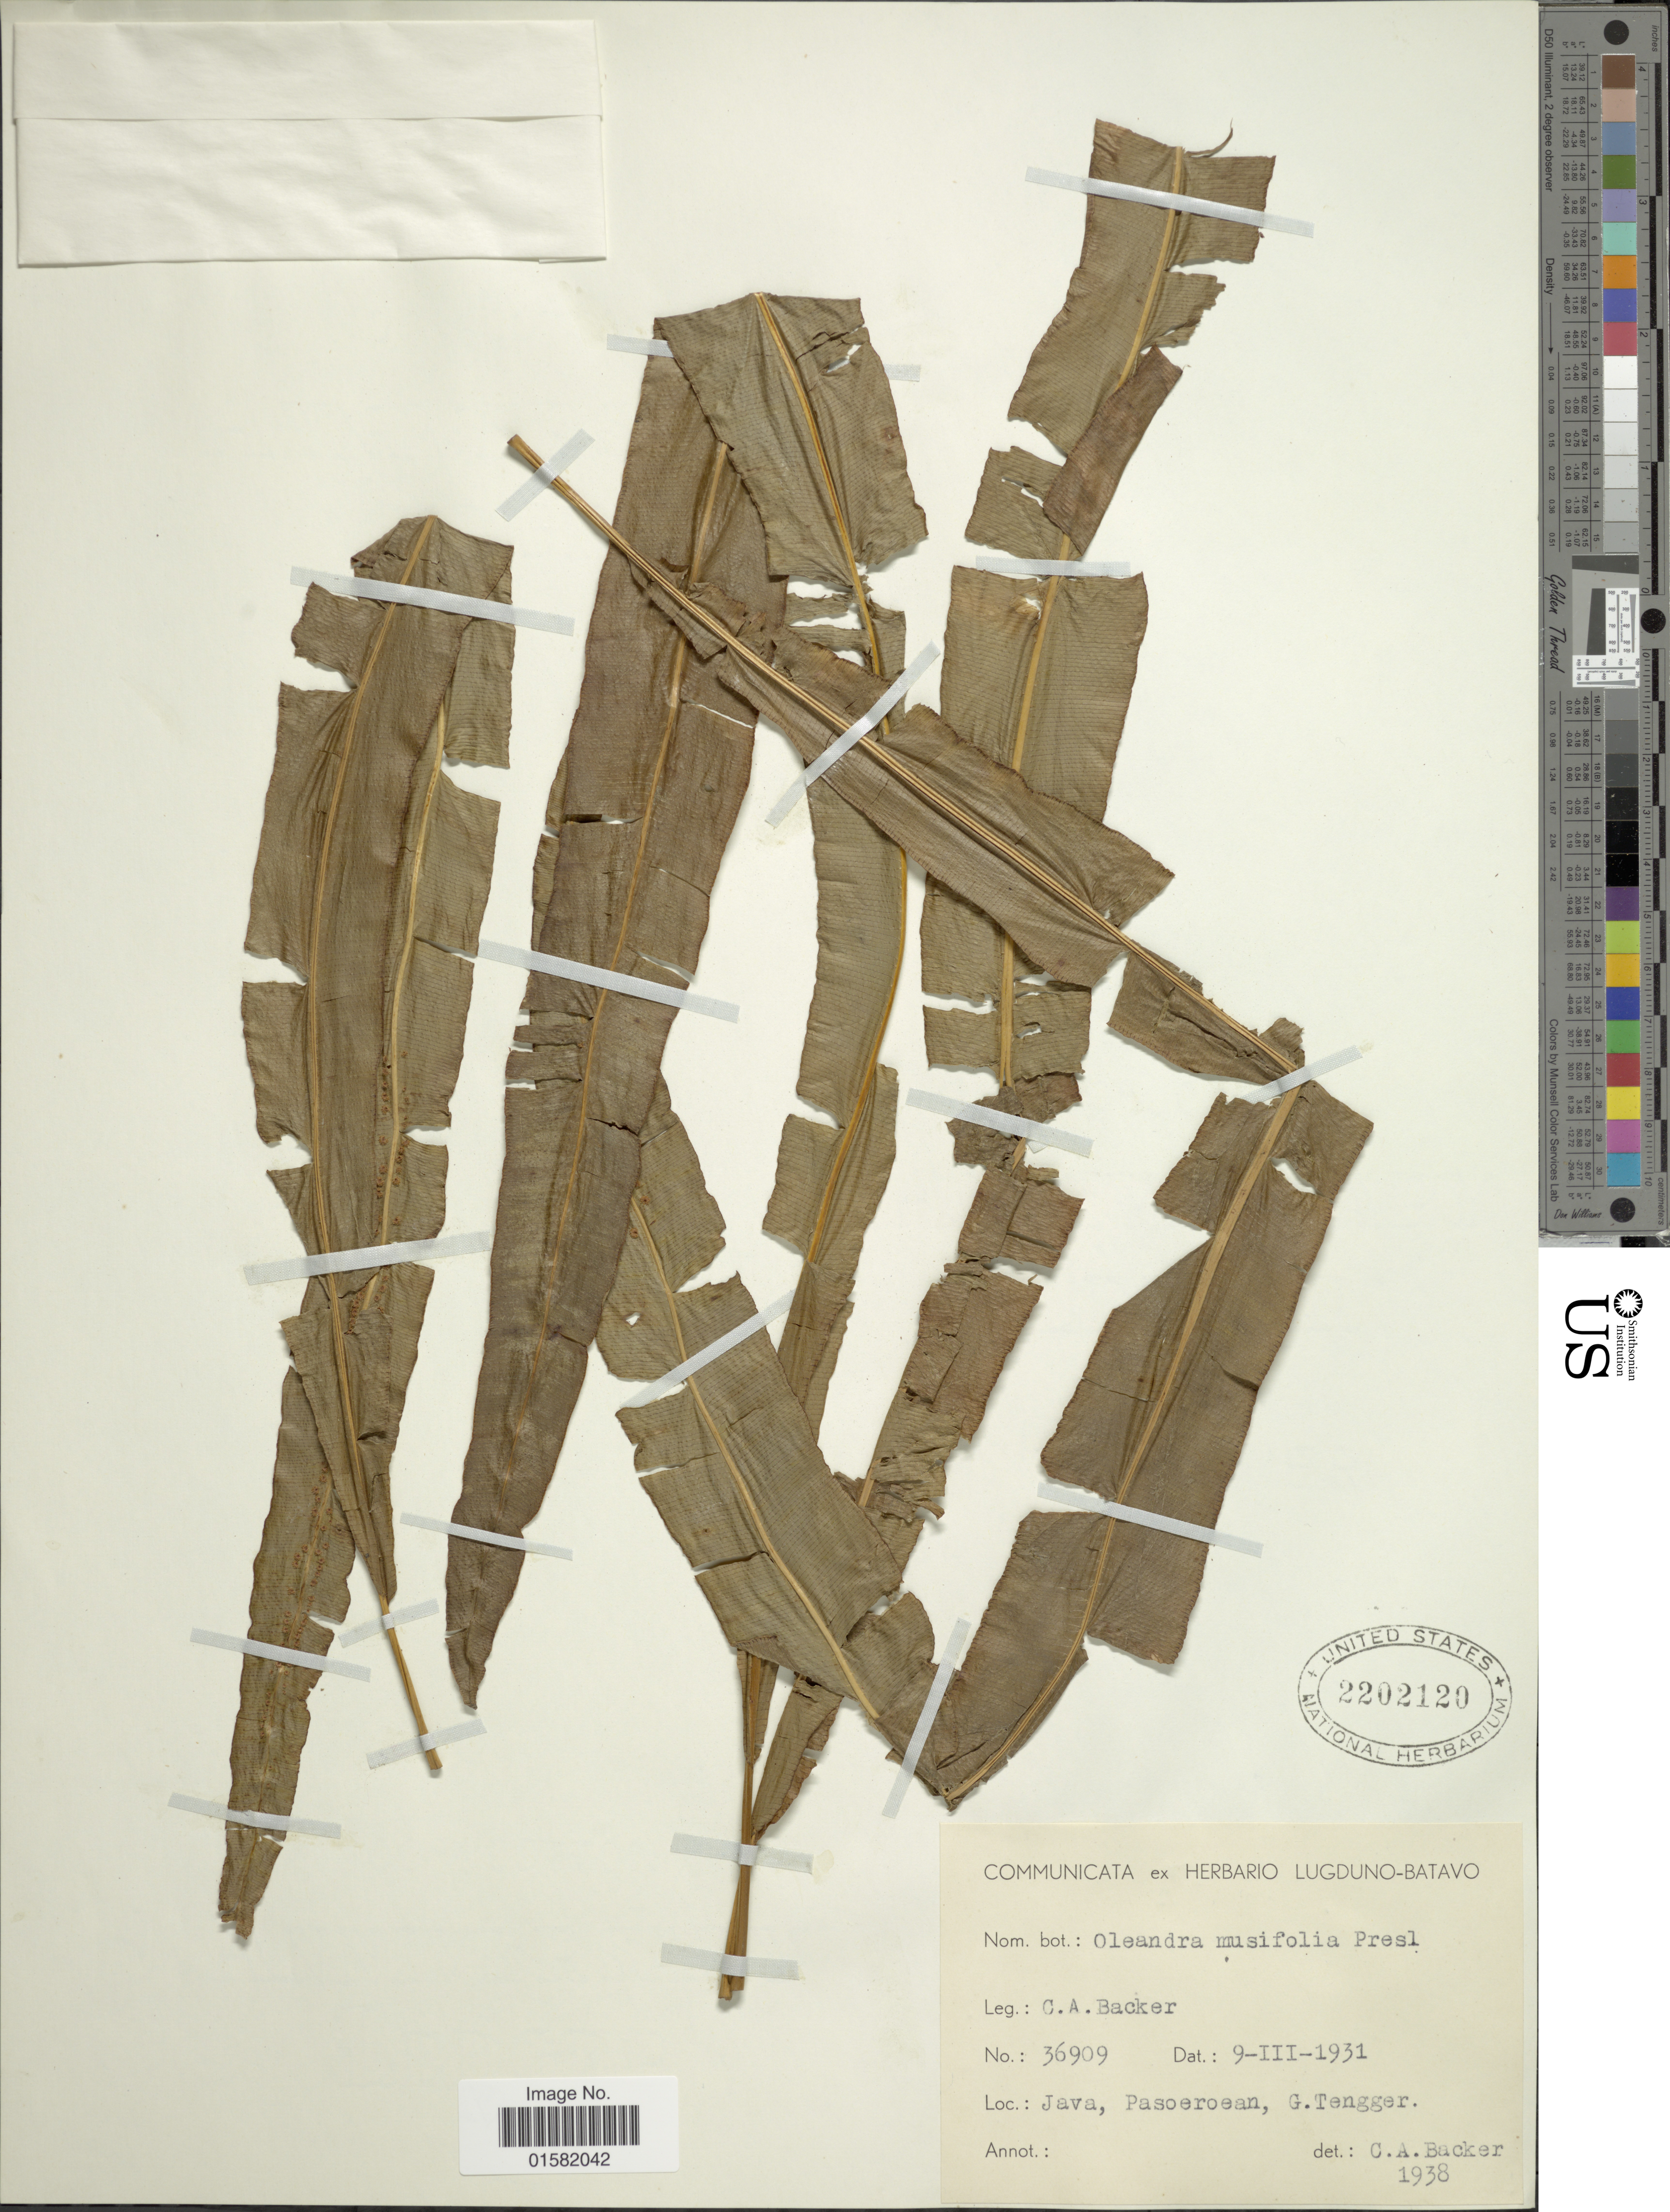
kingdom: Plantae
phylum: Tracheophyta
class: Polypodiopsida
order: Polypodiales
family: Oleandraceae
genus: Oleandra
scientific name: Oleandra musifolia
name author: (Bedd.) C. Presl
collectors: C. A. Backer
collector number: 36909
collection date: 1931-01-09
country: Indonesia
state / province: Java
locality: Java, Pasoeroeanm G. Tengger.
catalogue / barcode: US 2202120